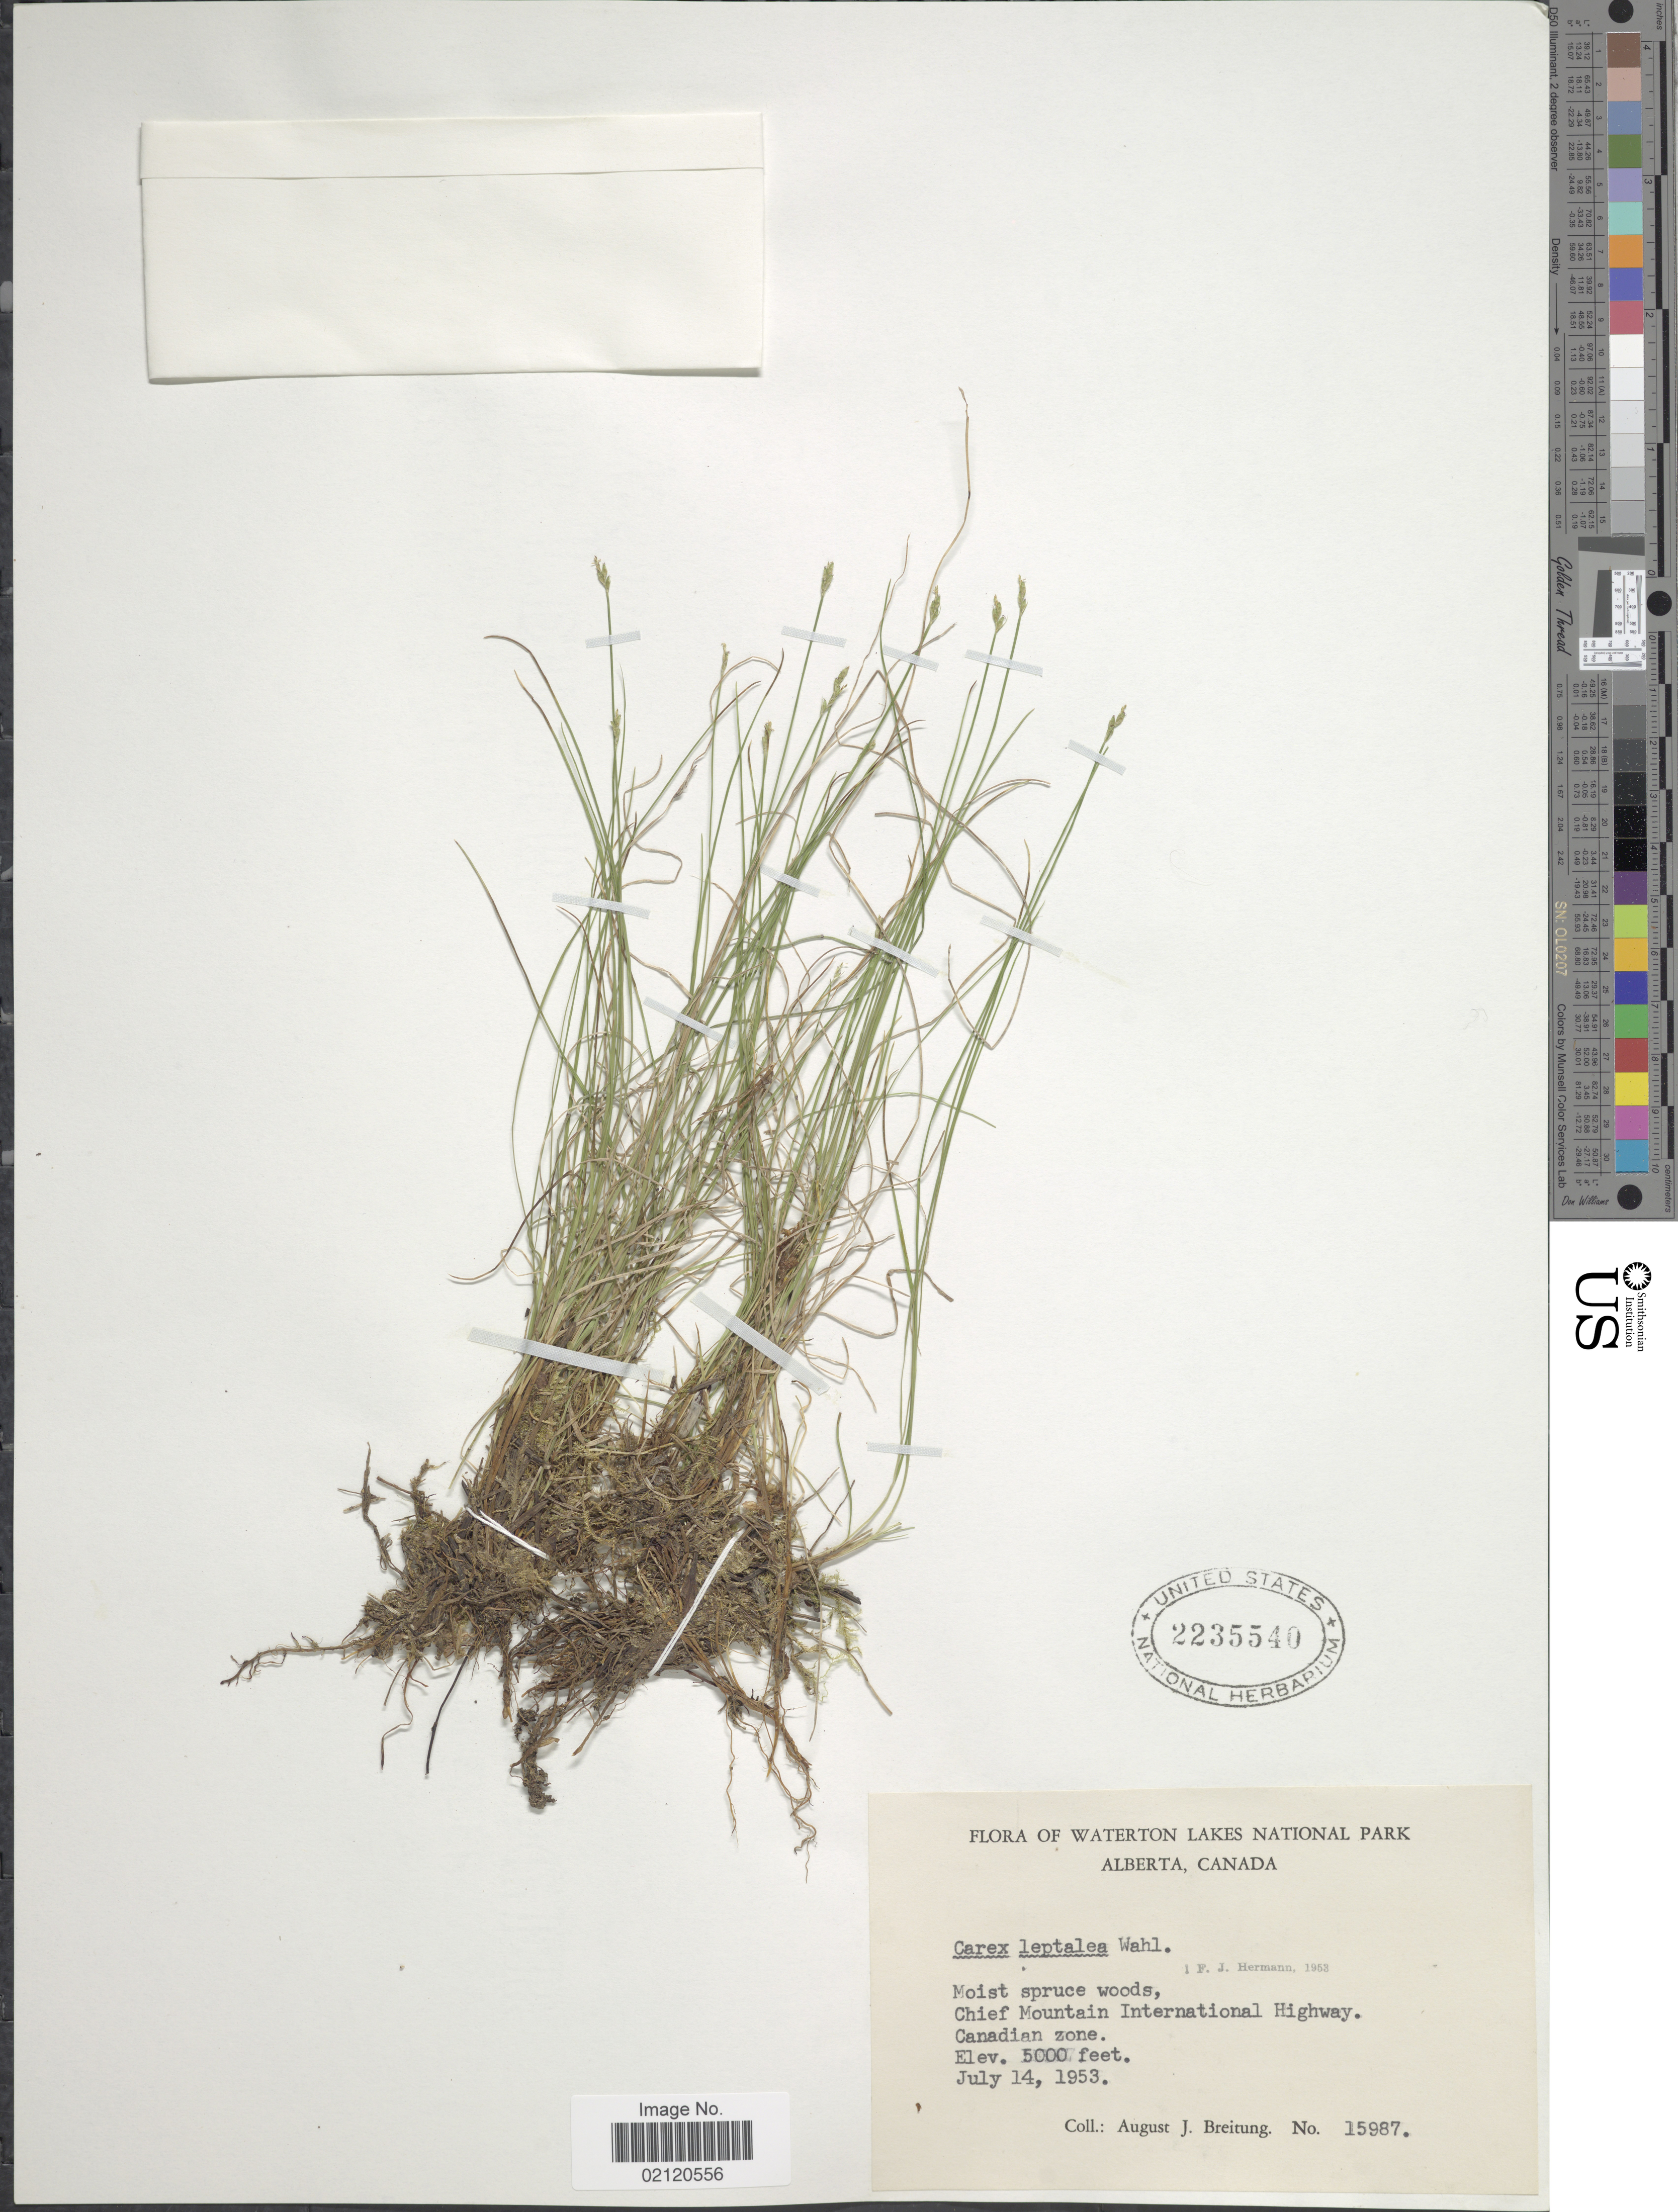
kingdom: Plantae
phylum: Tracheophyta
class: Liliopsida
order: Poales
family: Cyperaceae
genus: Carex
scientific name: Carex leptalea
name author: Wahlenb.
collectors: A. Breitung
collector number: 15987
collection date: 1953-07-14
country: Canada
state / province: Alberta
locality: Waterton Lakes National Park, Chief Mountain Internation Highway. Canadian Zone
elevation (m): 1524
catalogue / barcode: US 2235540